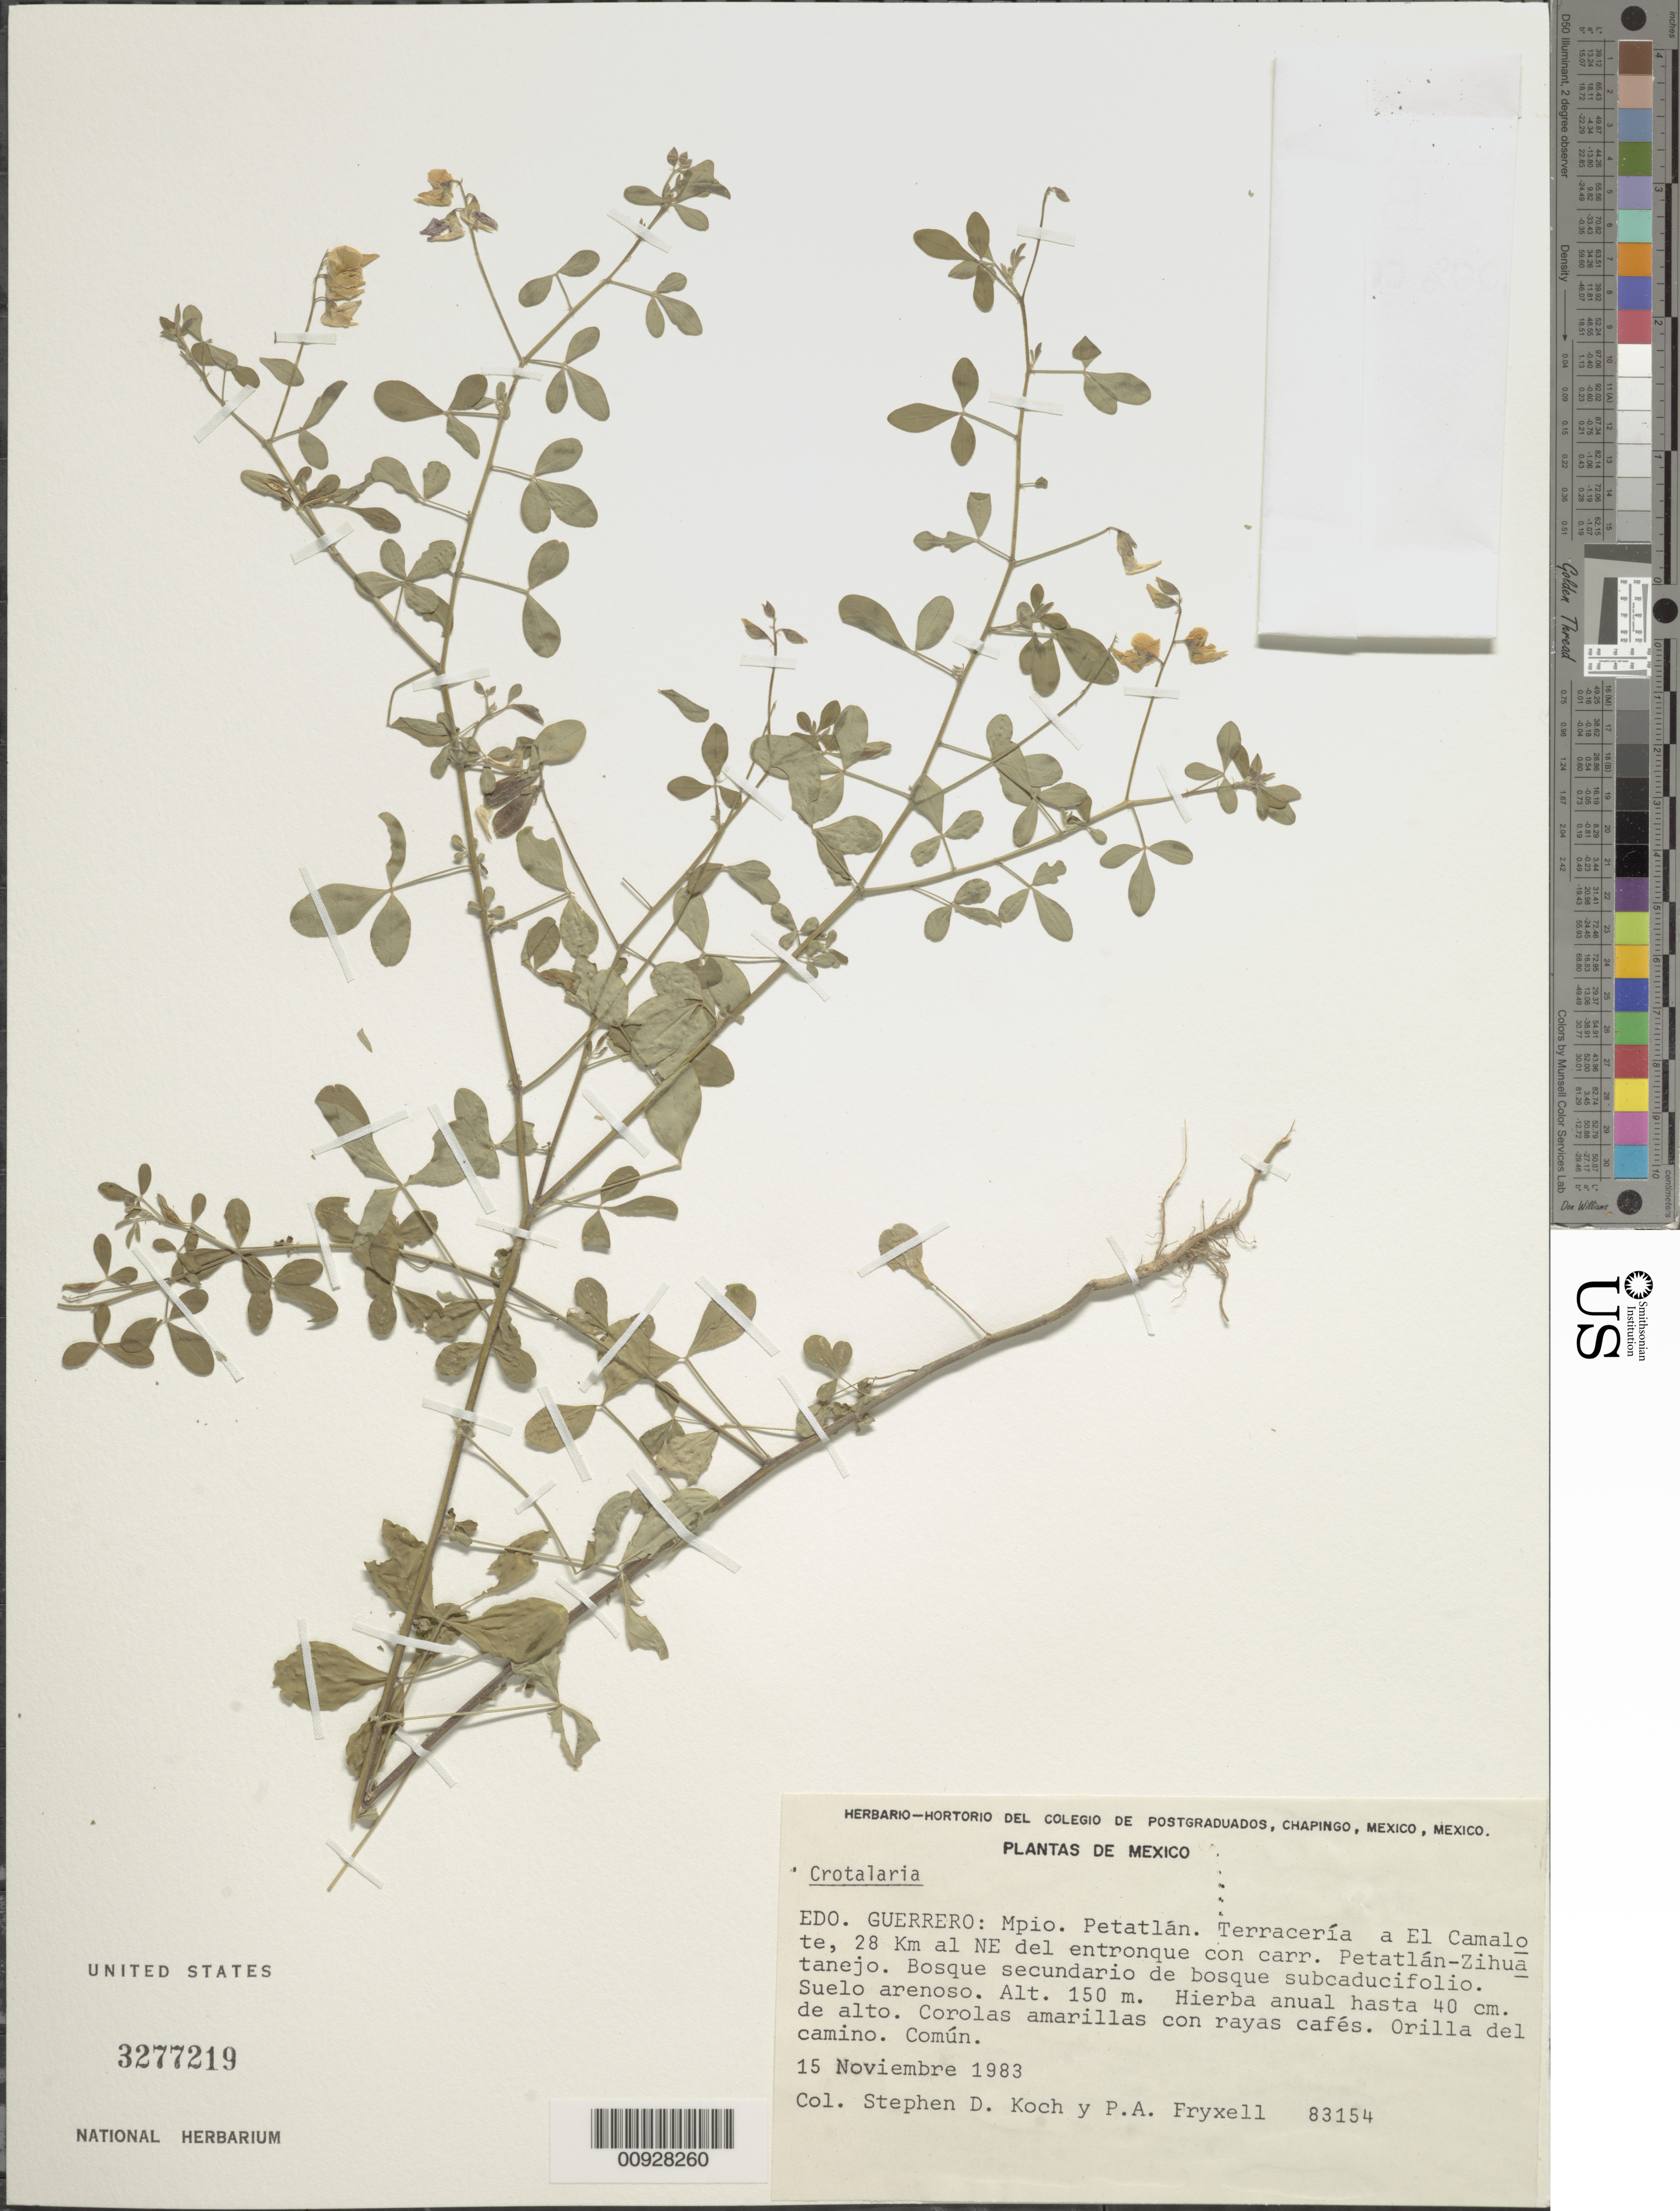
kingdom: Plantae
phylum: Tracheophyta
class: Magnoliopsida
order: Fabales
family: Fabaceae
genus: Crotalaria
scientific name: Crotalaria sp.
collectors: S. D. Koch & P. A. Fryxell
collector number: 83154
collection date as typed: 15 Nov 1983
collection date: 1983-11-15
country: Mexico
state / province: Guerrero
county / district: Petatlán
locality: Edo. Guerrero: Mpio. Petatlán. Terracería a El Camalote, 28 km. al NE del entronque con carretera Petatlán-Zihuatanejo.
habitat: Bosque secundario de bosque subcaducifolio. Suelo arenoso. Orilla del camino.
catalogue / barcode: US 3277219